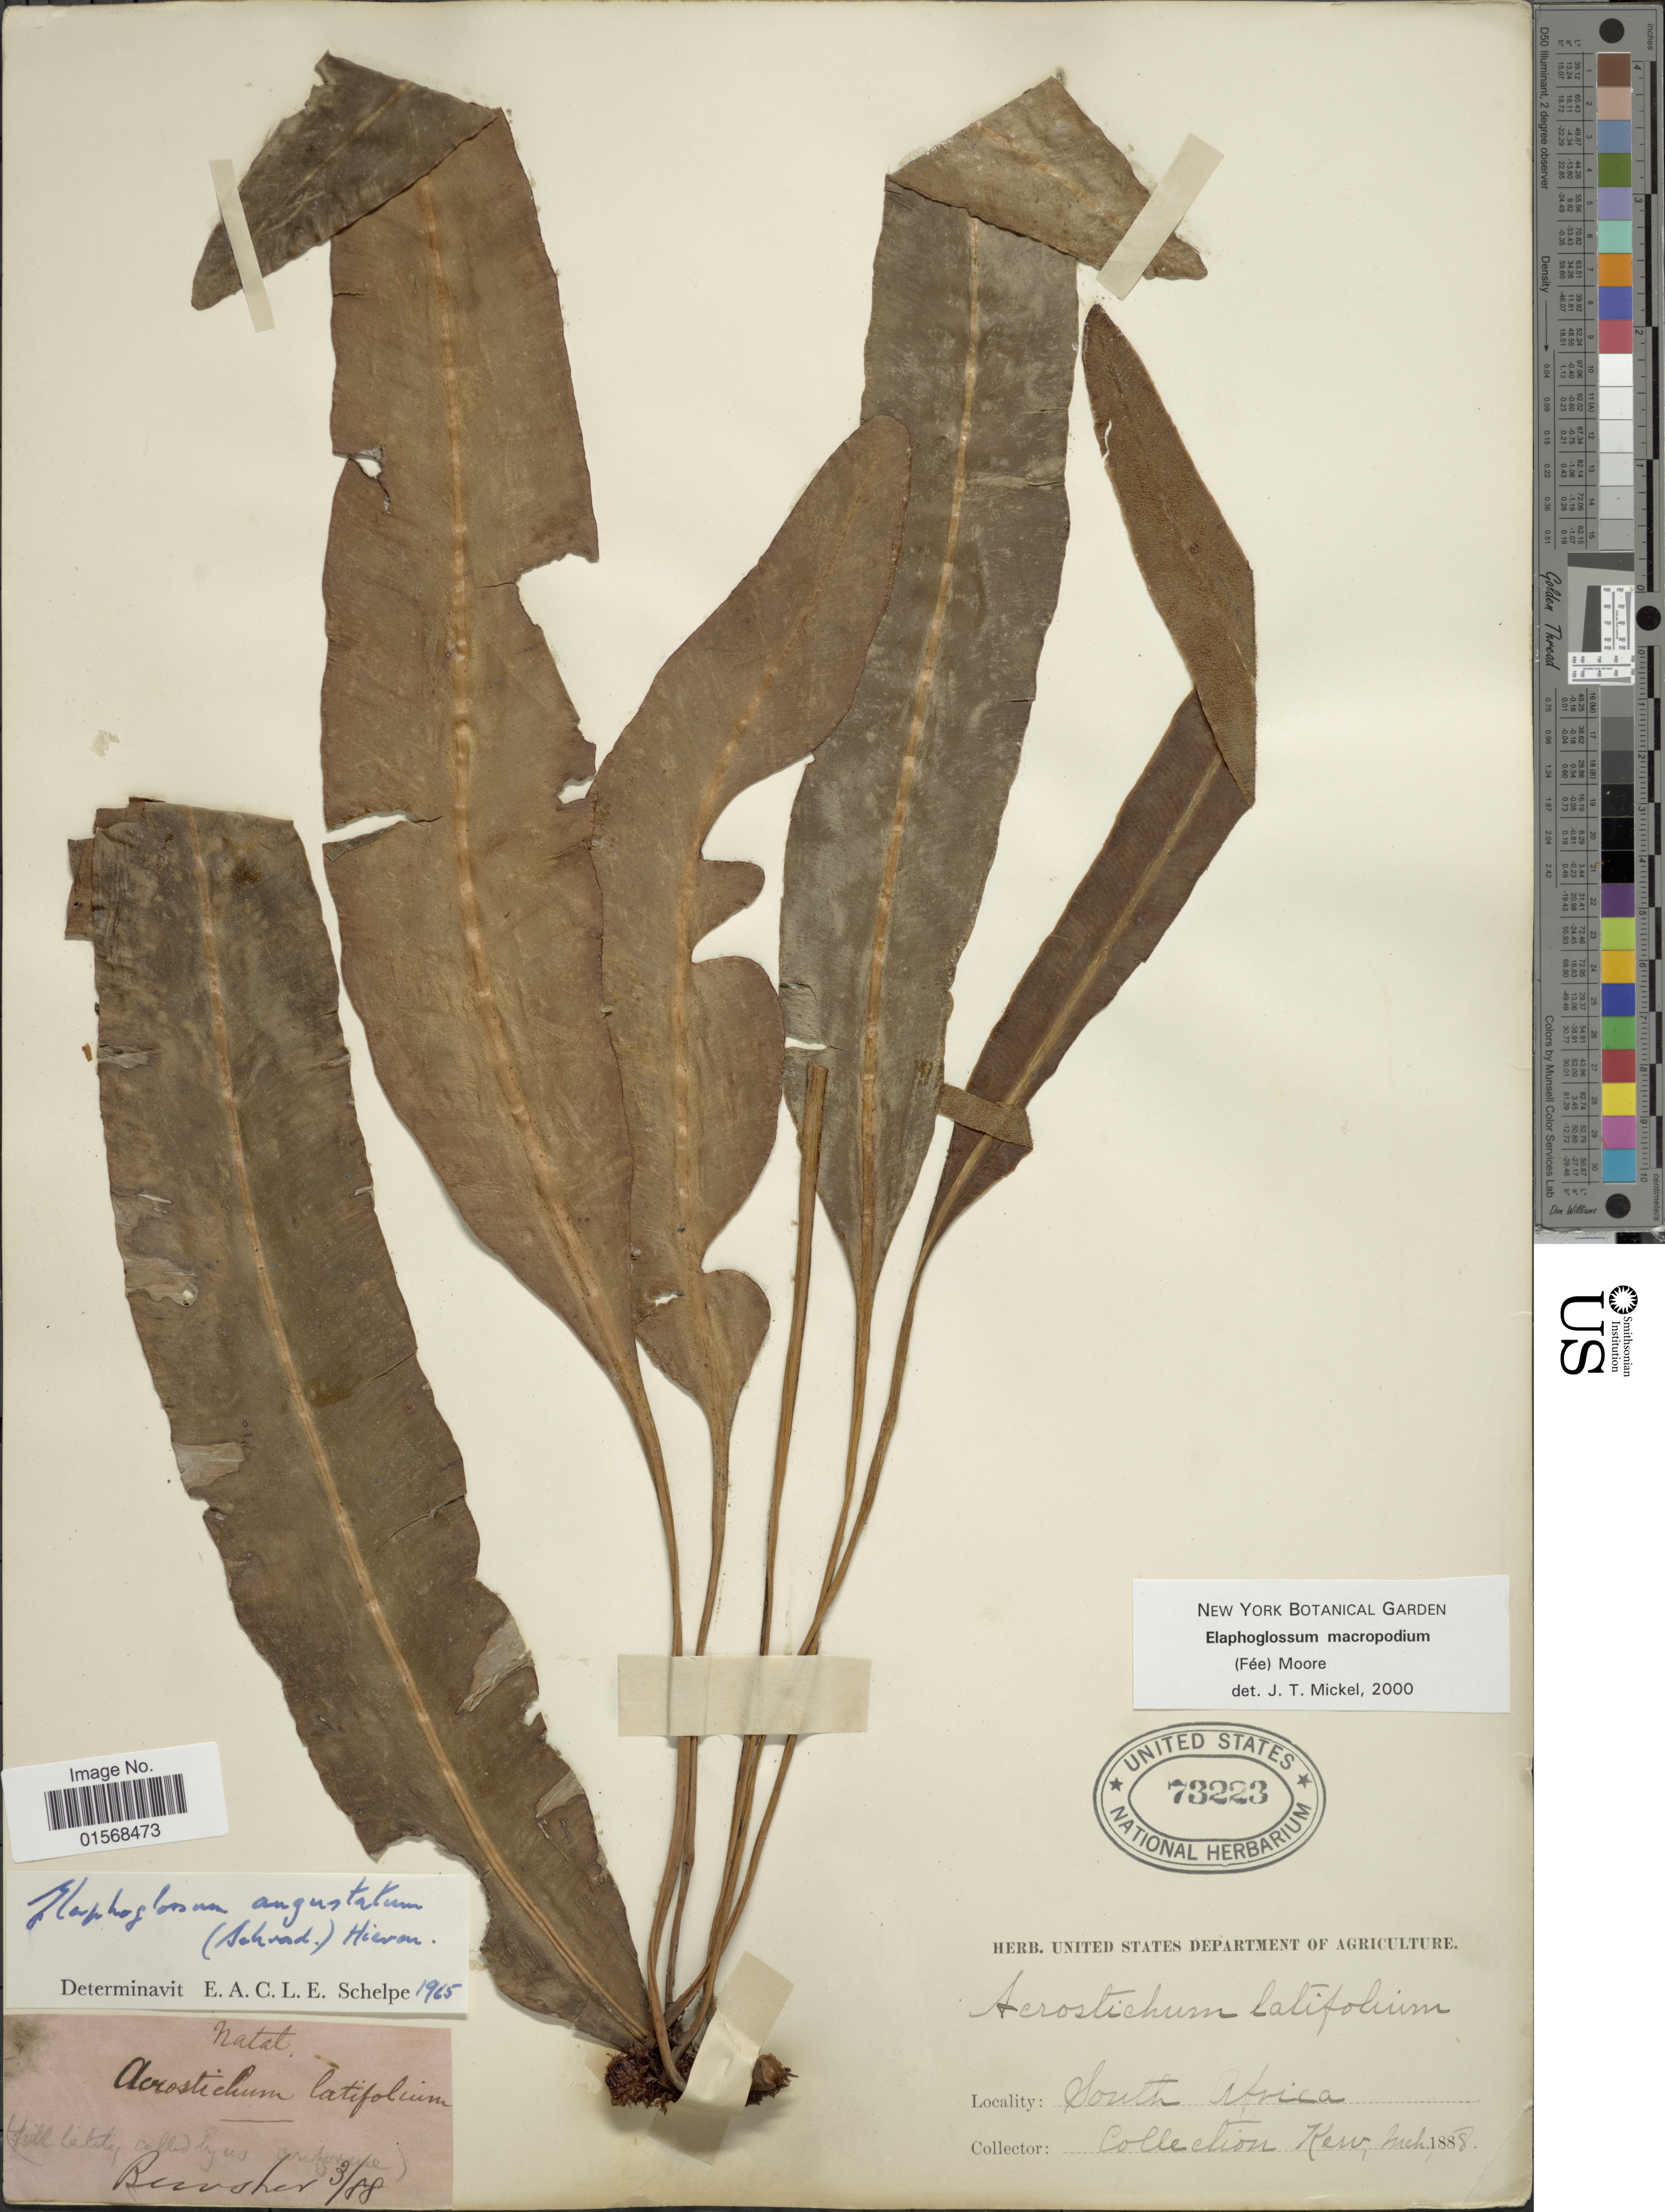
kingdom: Plantae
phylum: Tracheophyta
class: Polypodiopsida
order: Polypodiales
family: Dryopteridaceae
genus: Elaphoglossum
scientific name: Elaphoglossum macropodium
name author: (Fée) T. Moore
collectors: Bewsher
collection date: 1888-03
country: South Africa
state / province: KwaZulu-Natal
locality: Natal. South Africa.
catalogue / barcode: US 73223